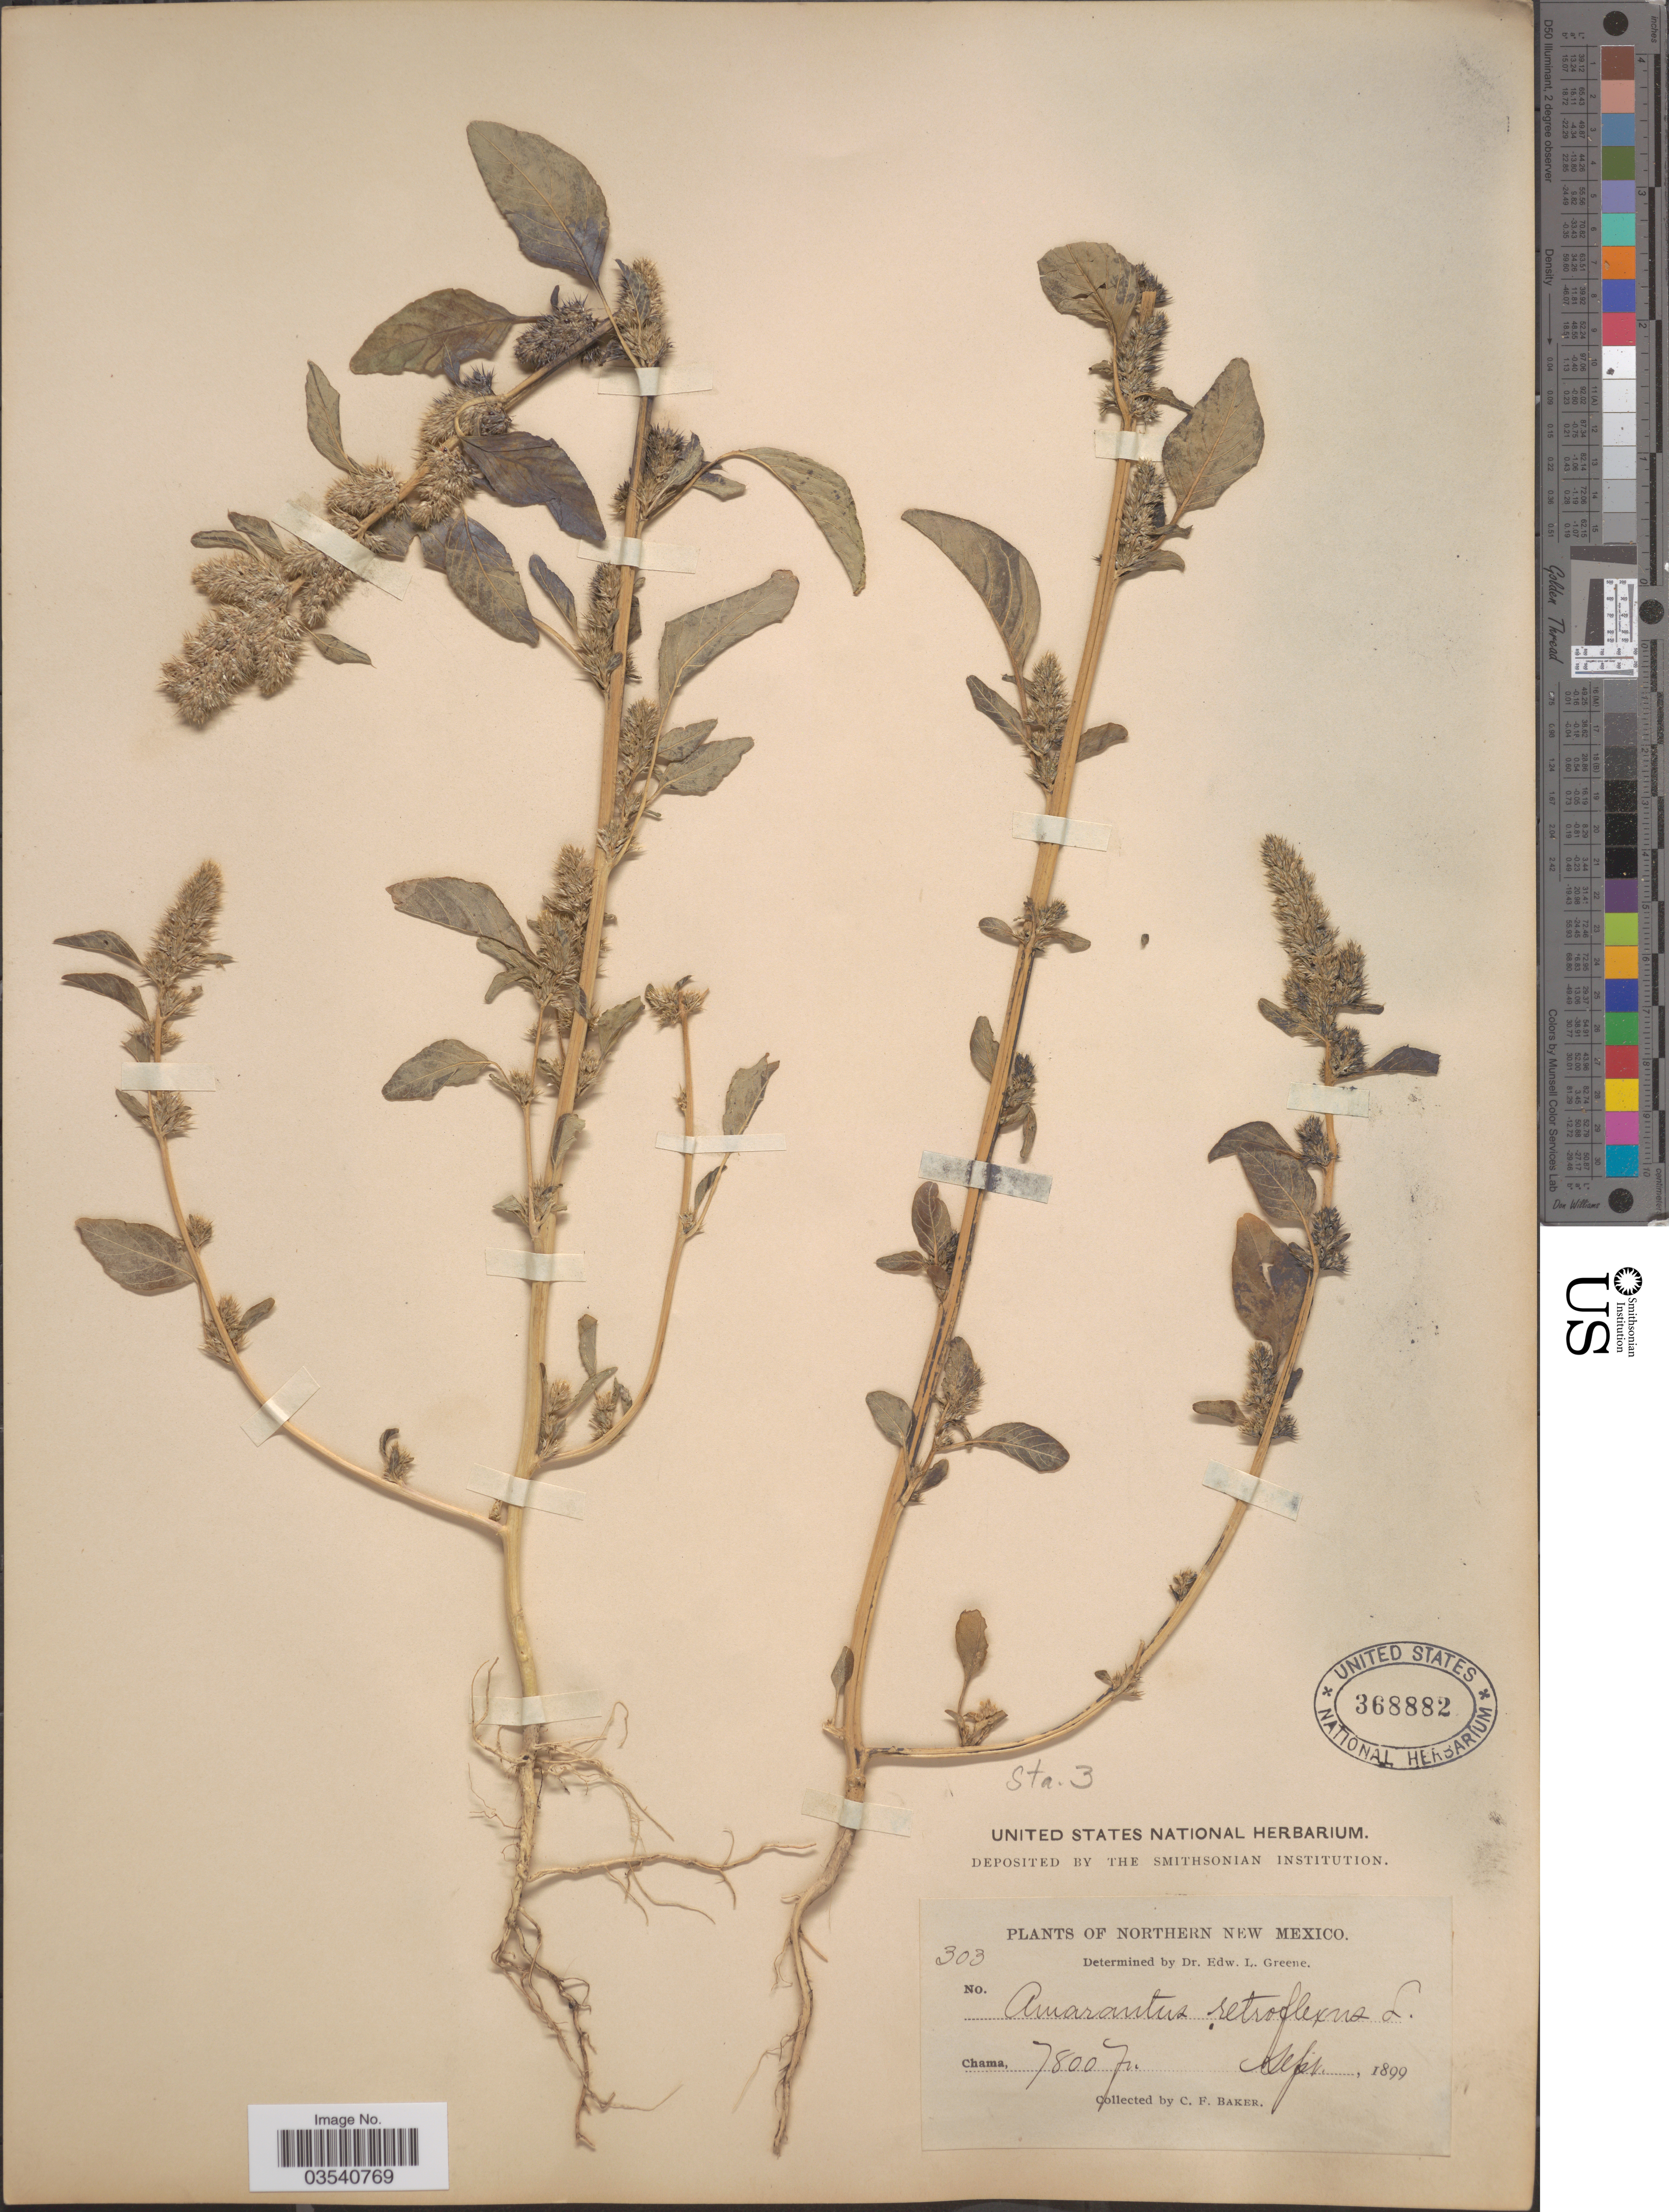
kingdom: Plantae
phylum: Tracheophyta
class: Magnoliopsida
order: Caryophyllales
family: Amaranthaceae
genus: Amaranthus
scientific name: Amaranthus powellii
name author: S. Watson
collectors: C. F. Baker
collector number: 303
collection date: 1899-09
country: United States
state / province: New Mexico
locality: Northern New Mexico. Chama.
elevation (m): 2377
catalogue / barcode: US 368882